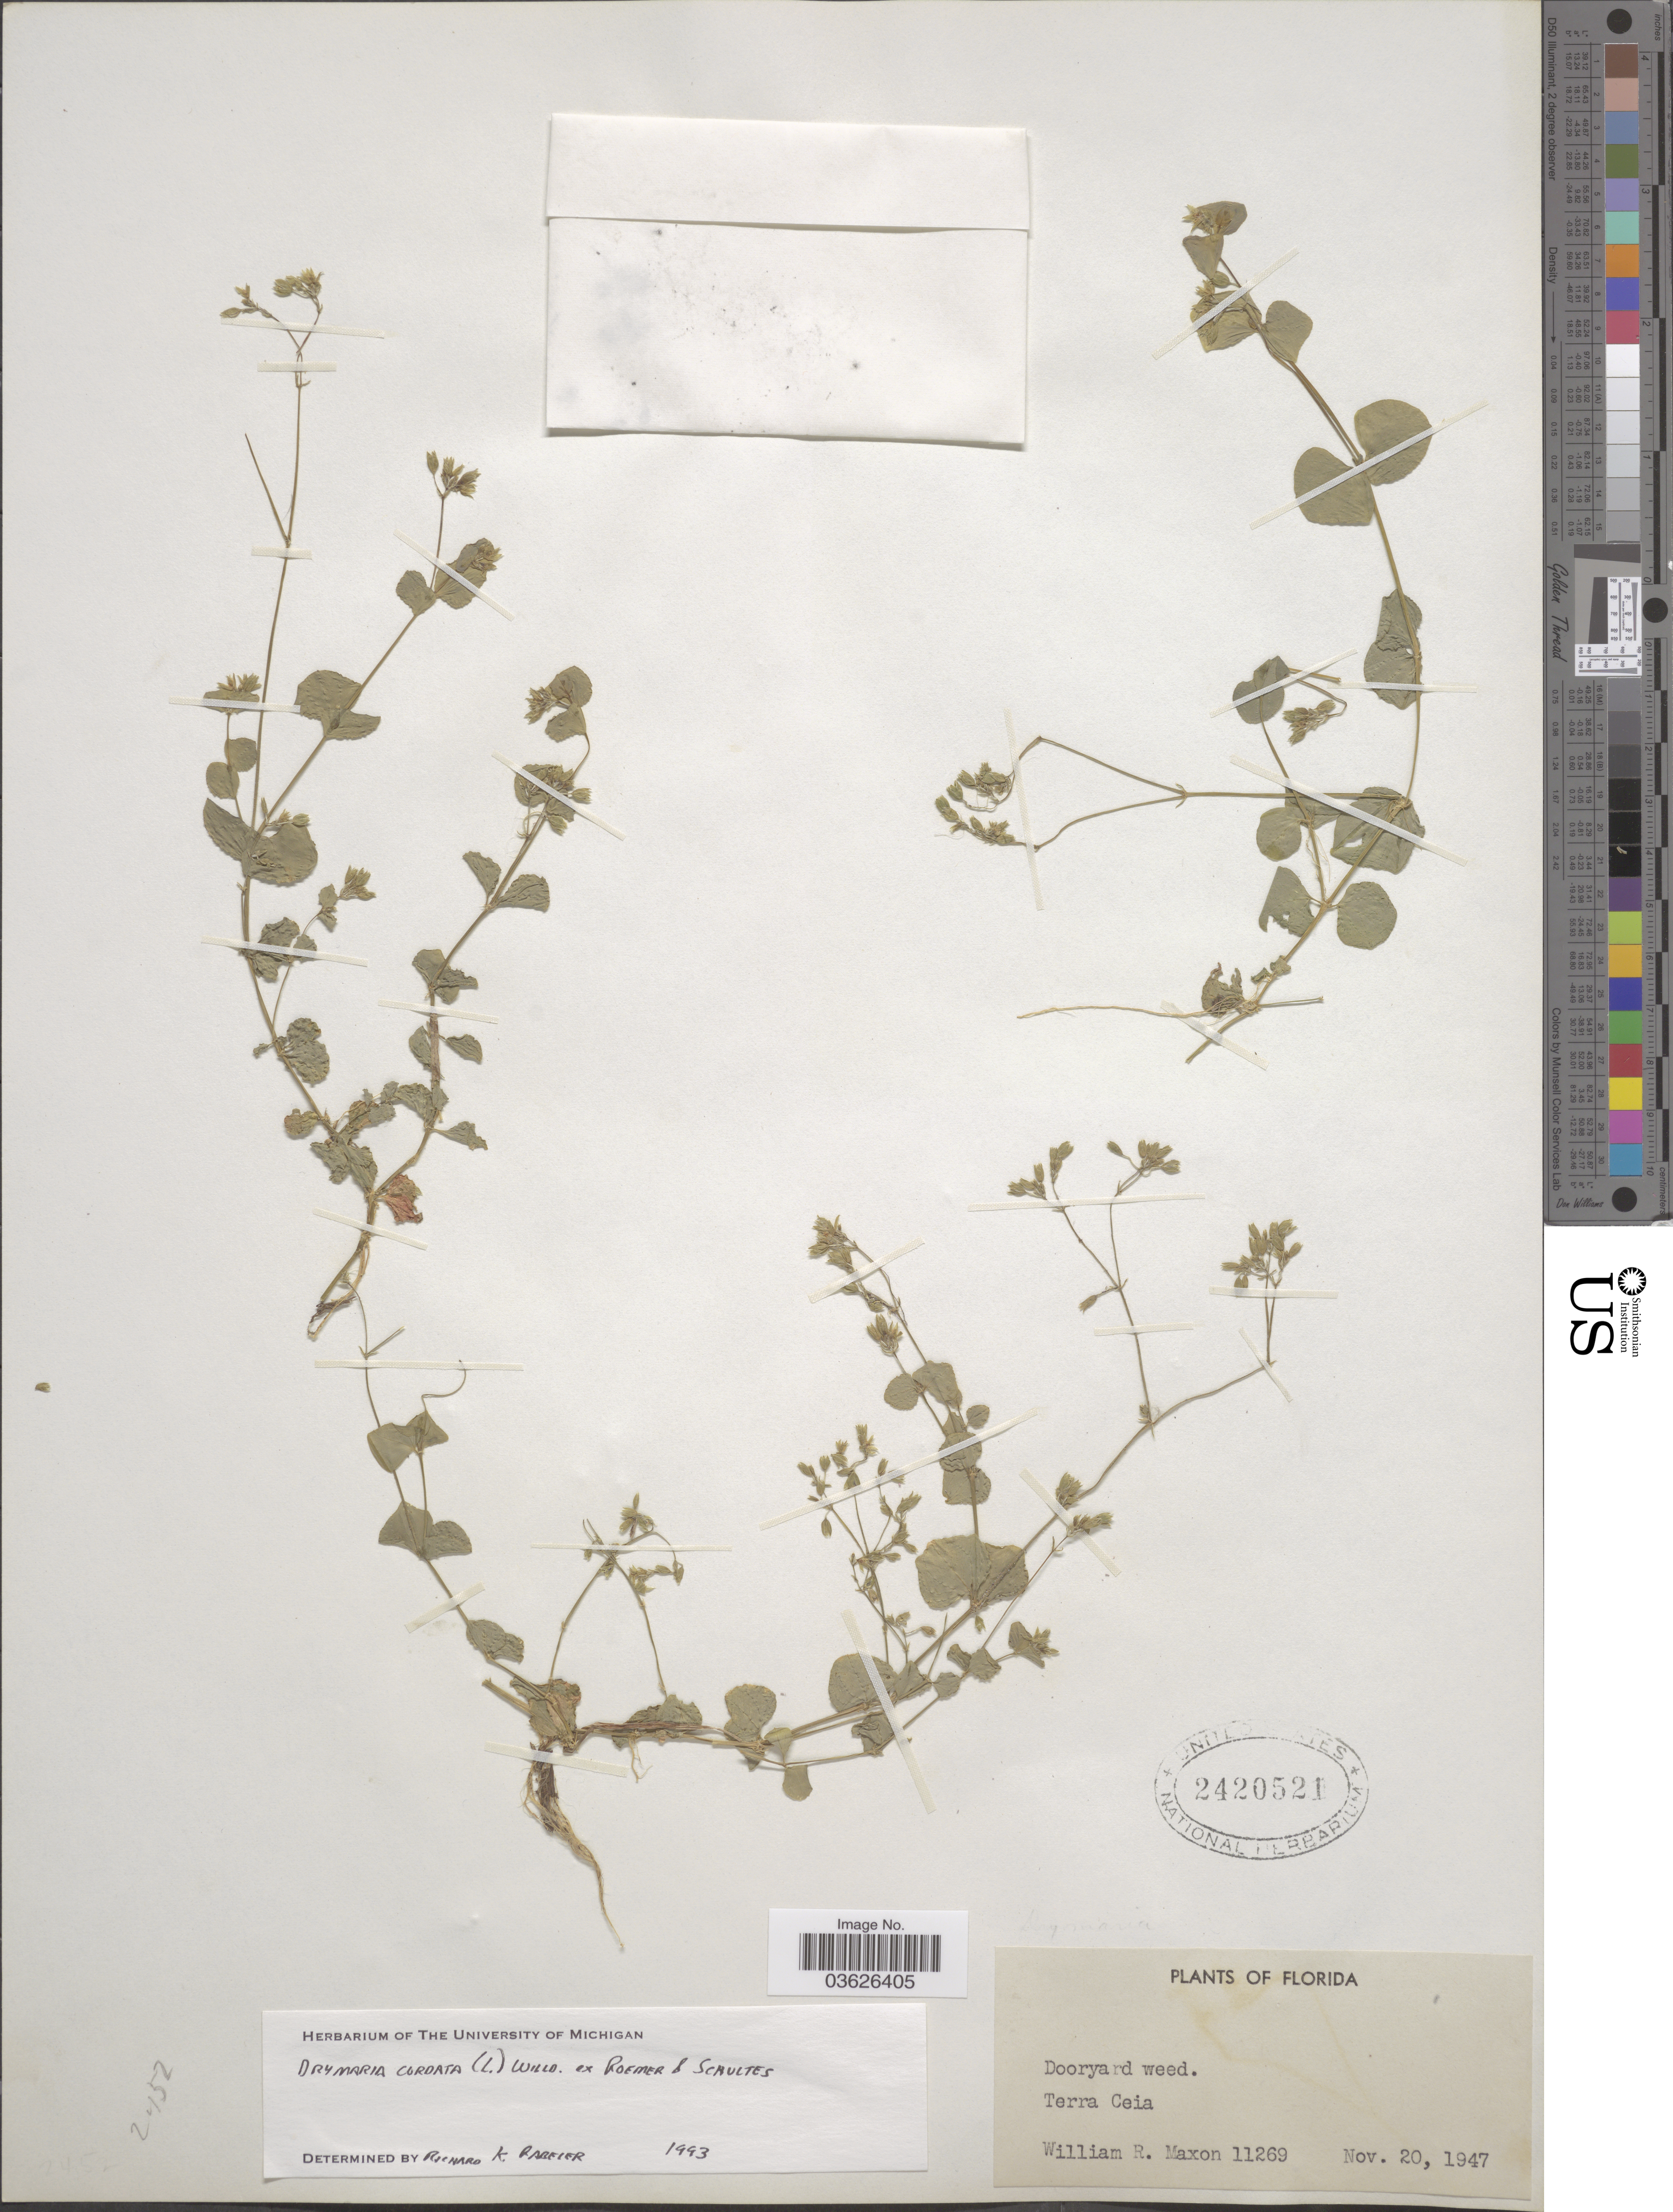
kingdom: Plantae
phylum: Tracheophyta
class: Magnoliopsida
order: Caryophyllales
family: Caryophyllaceae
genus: Drymaria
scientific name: Drymaria cordata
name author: (L.) Willd. ex Schult.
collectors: W. R. Maxon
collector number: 11269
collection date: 1947-11-20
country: United States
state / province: Florida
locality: Terra Ceia.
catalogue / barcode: US 2420521